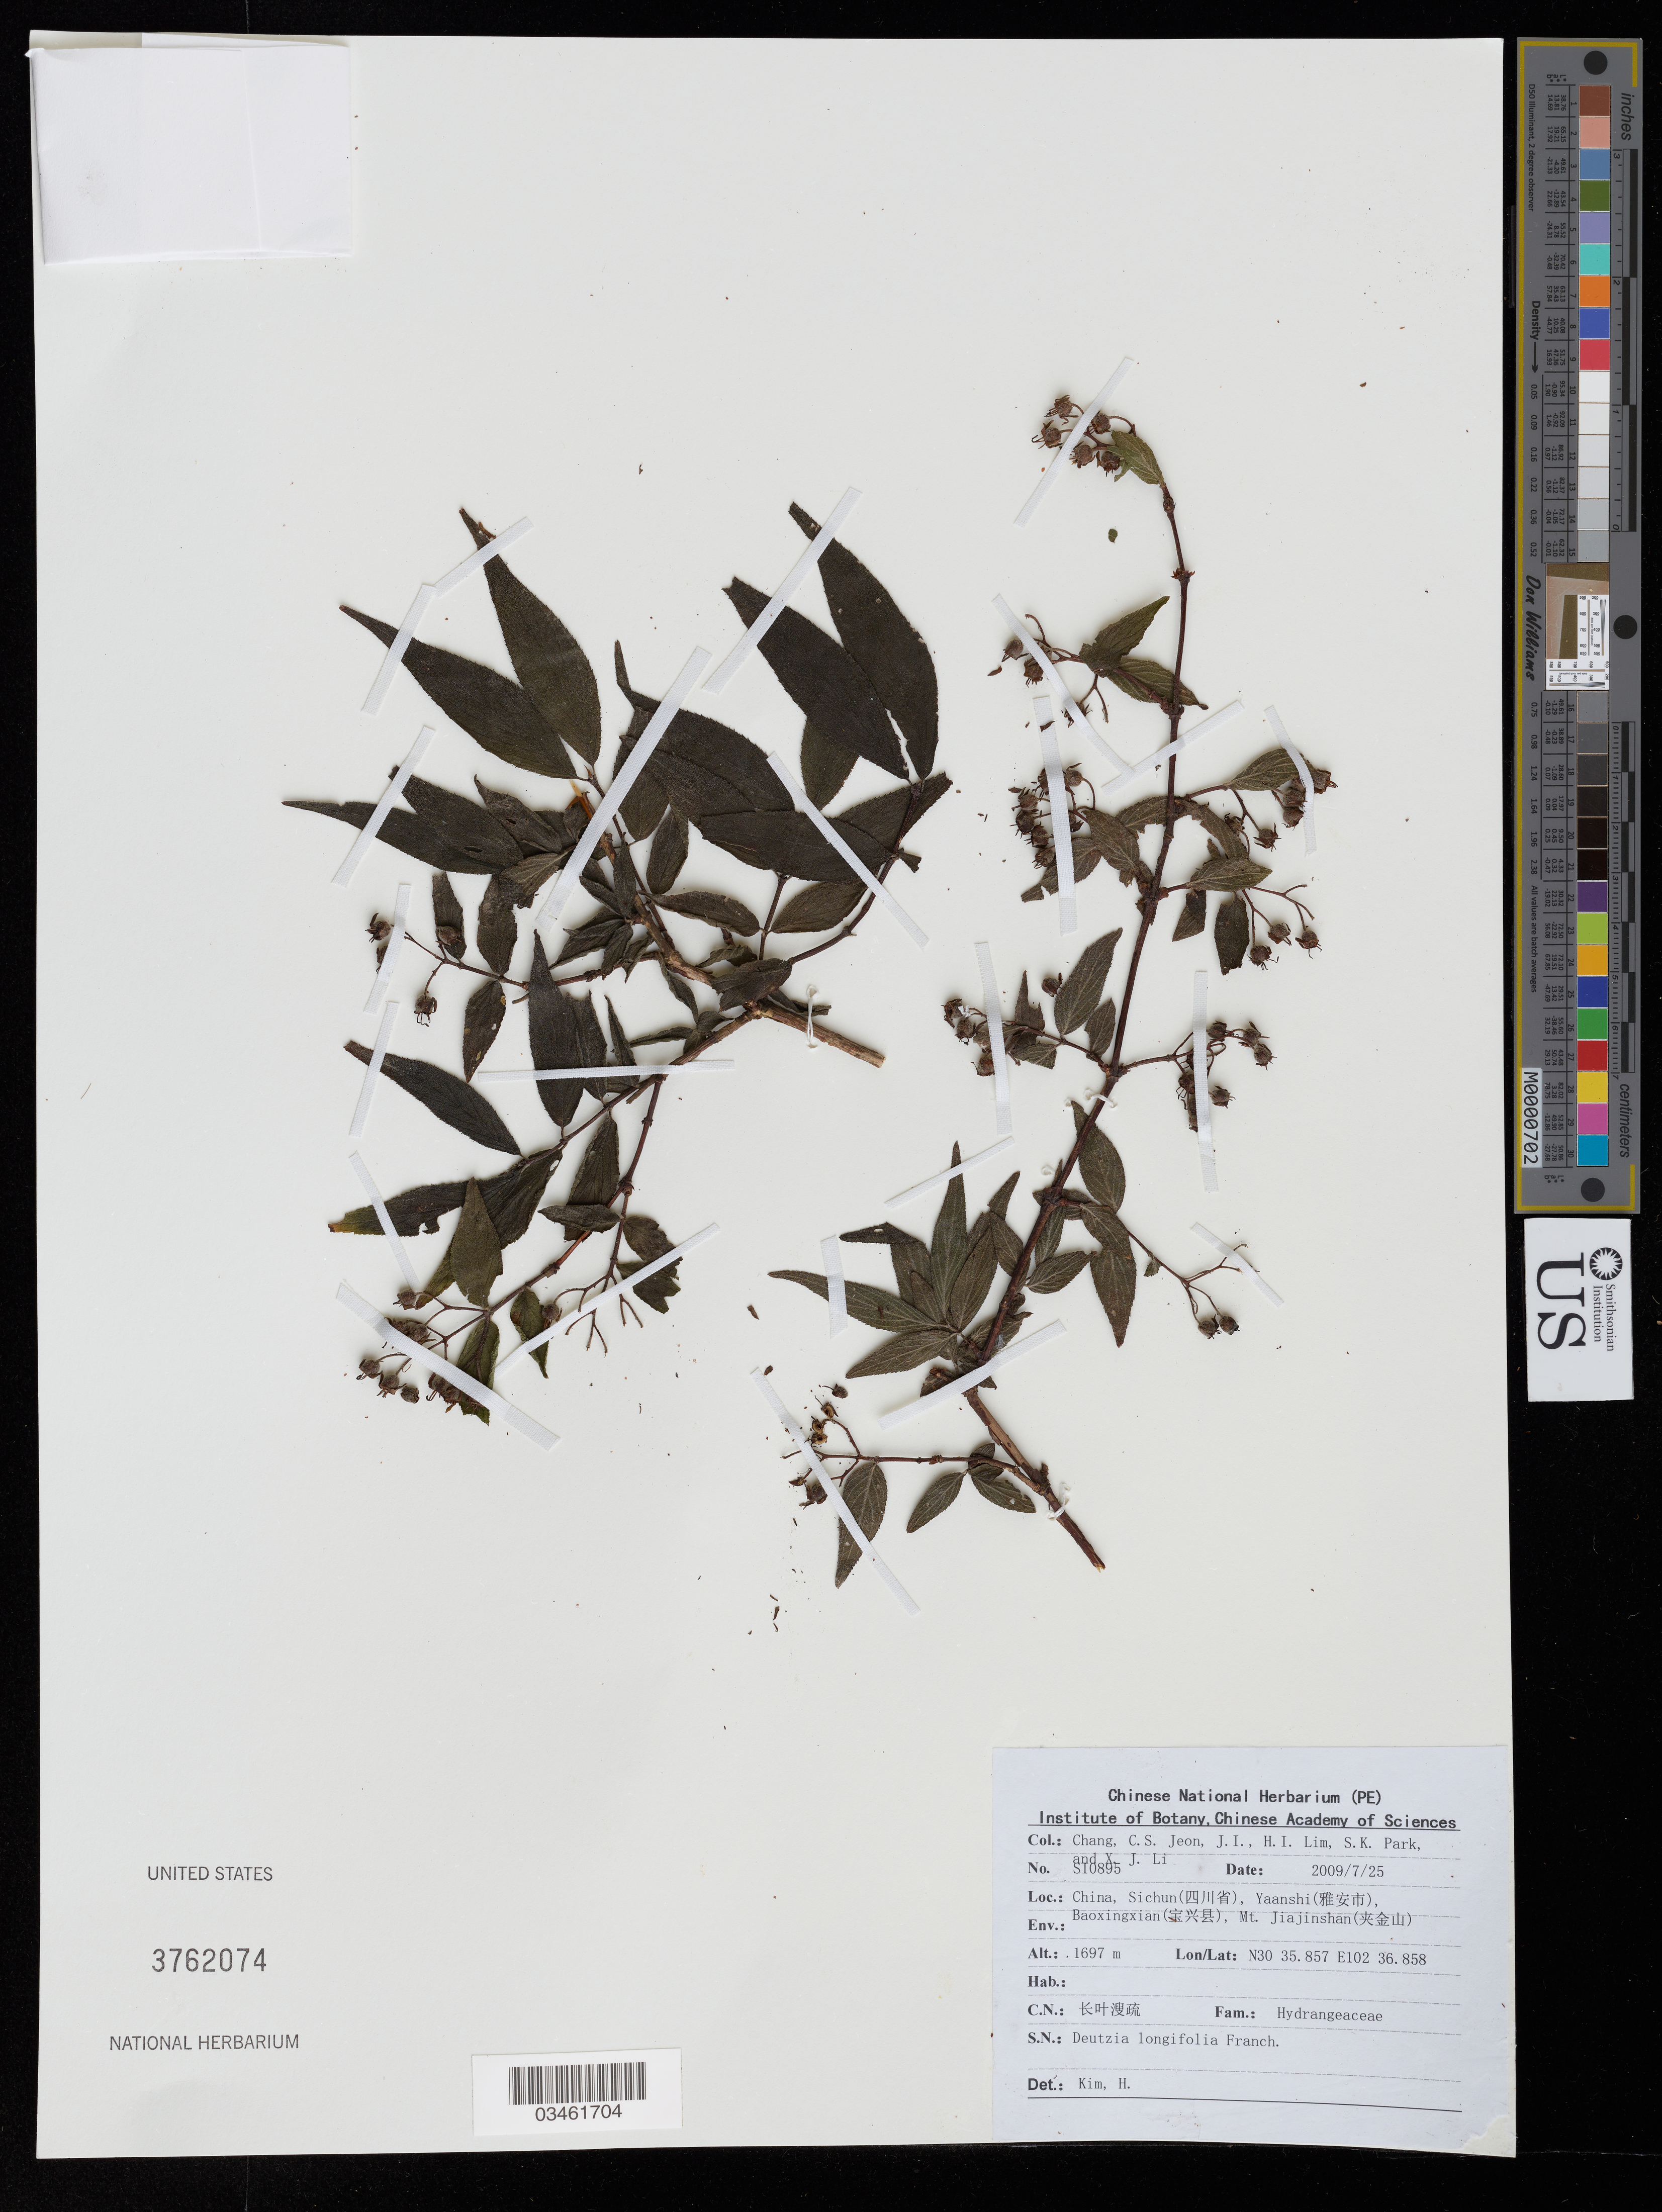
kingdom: Plantae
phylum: Tracheophyta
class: Magnoliopsida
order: Cornales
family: Hydrangeaceae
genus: Deutzia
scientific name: Deutzia longifolia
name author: Franch.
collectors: C. S. Chang, J. Jeon, H. Lim, S. Park & X. Li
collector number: S10895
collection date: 2009-07-25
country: China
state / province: Sichuan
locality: Sichun (X), Yaanshi (X), Baoxingxian (X), Mt. Jiajinshan (X).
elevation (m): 1697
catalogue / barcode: US 3762074